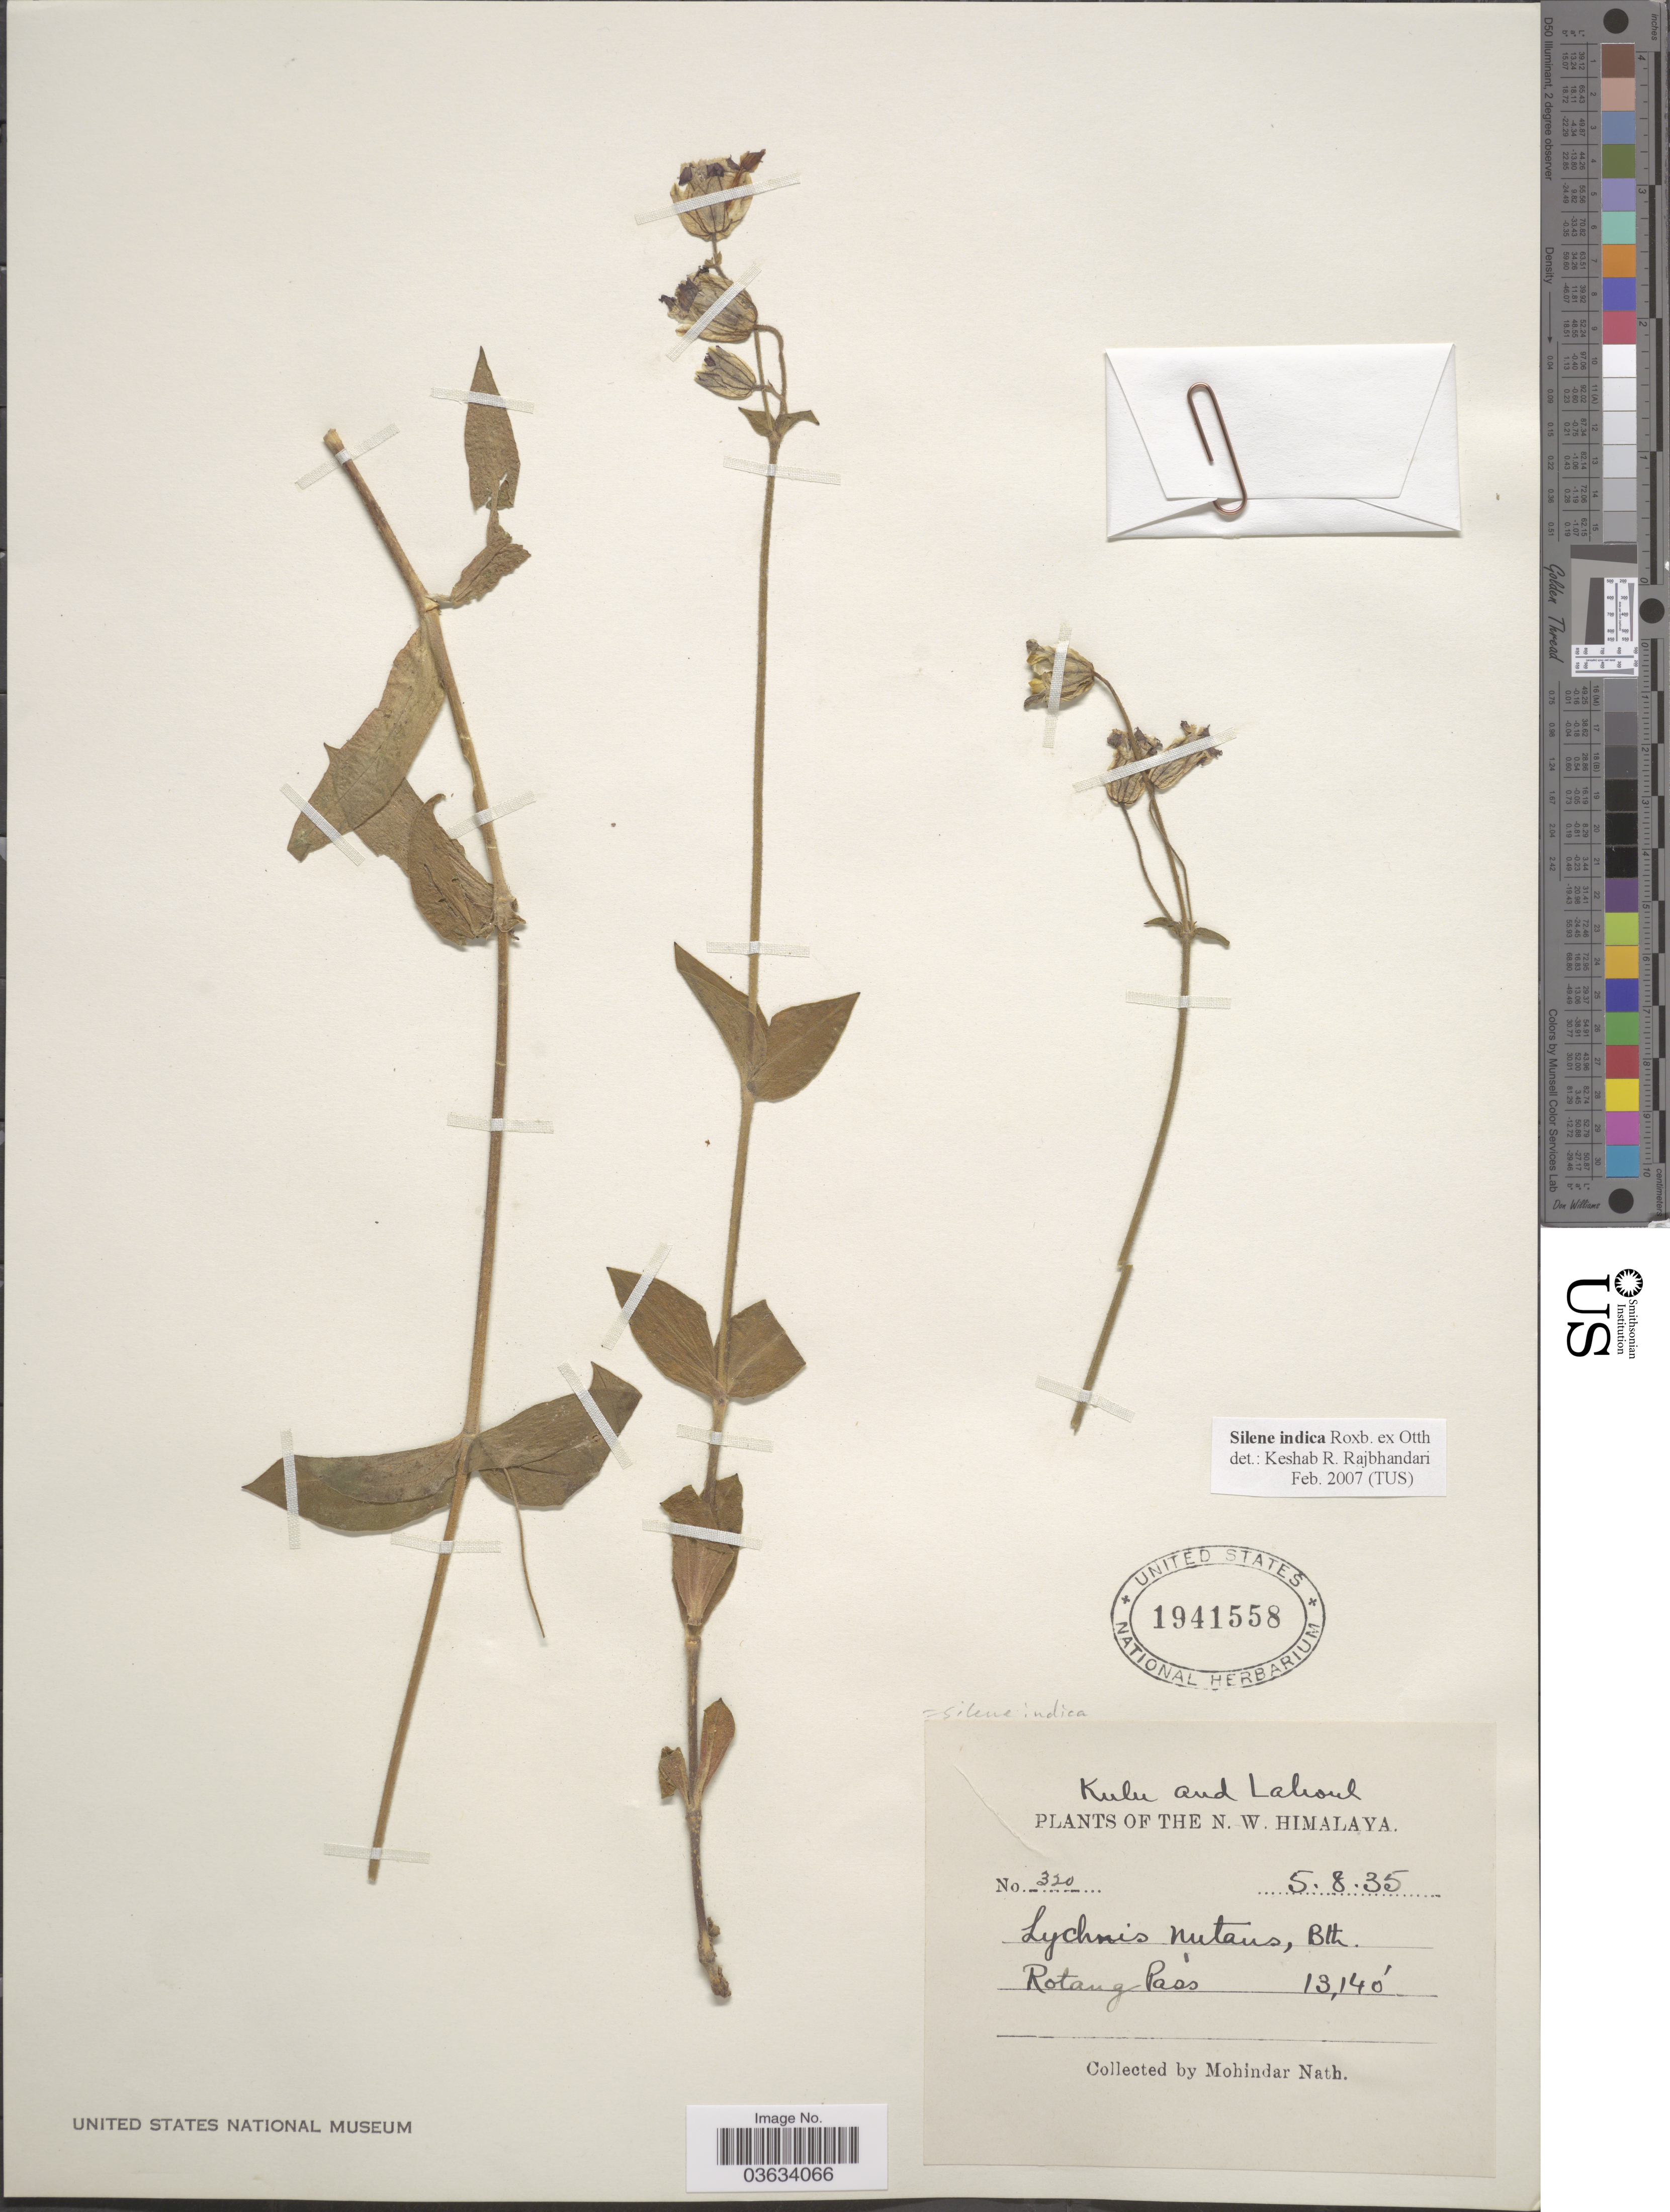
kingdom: Plantae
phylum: Tracheophyta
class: Magnoliopsida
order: Caryophyllales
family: Caryophyllaceae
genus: Silene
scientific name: Silene indica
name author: (Roxb.) Roxb. ex Otth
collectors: M. Nath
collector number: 320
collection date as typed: Transcribed d/m/y: 5/8/35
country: India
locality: Kulu and Lahoul. N. W. Himalaya. Rotang Pass.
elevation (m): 4005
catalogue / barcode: US 1941558